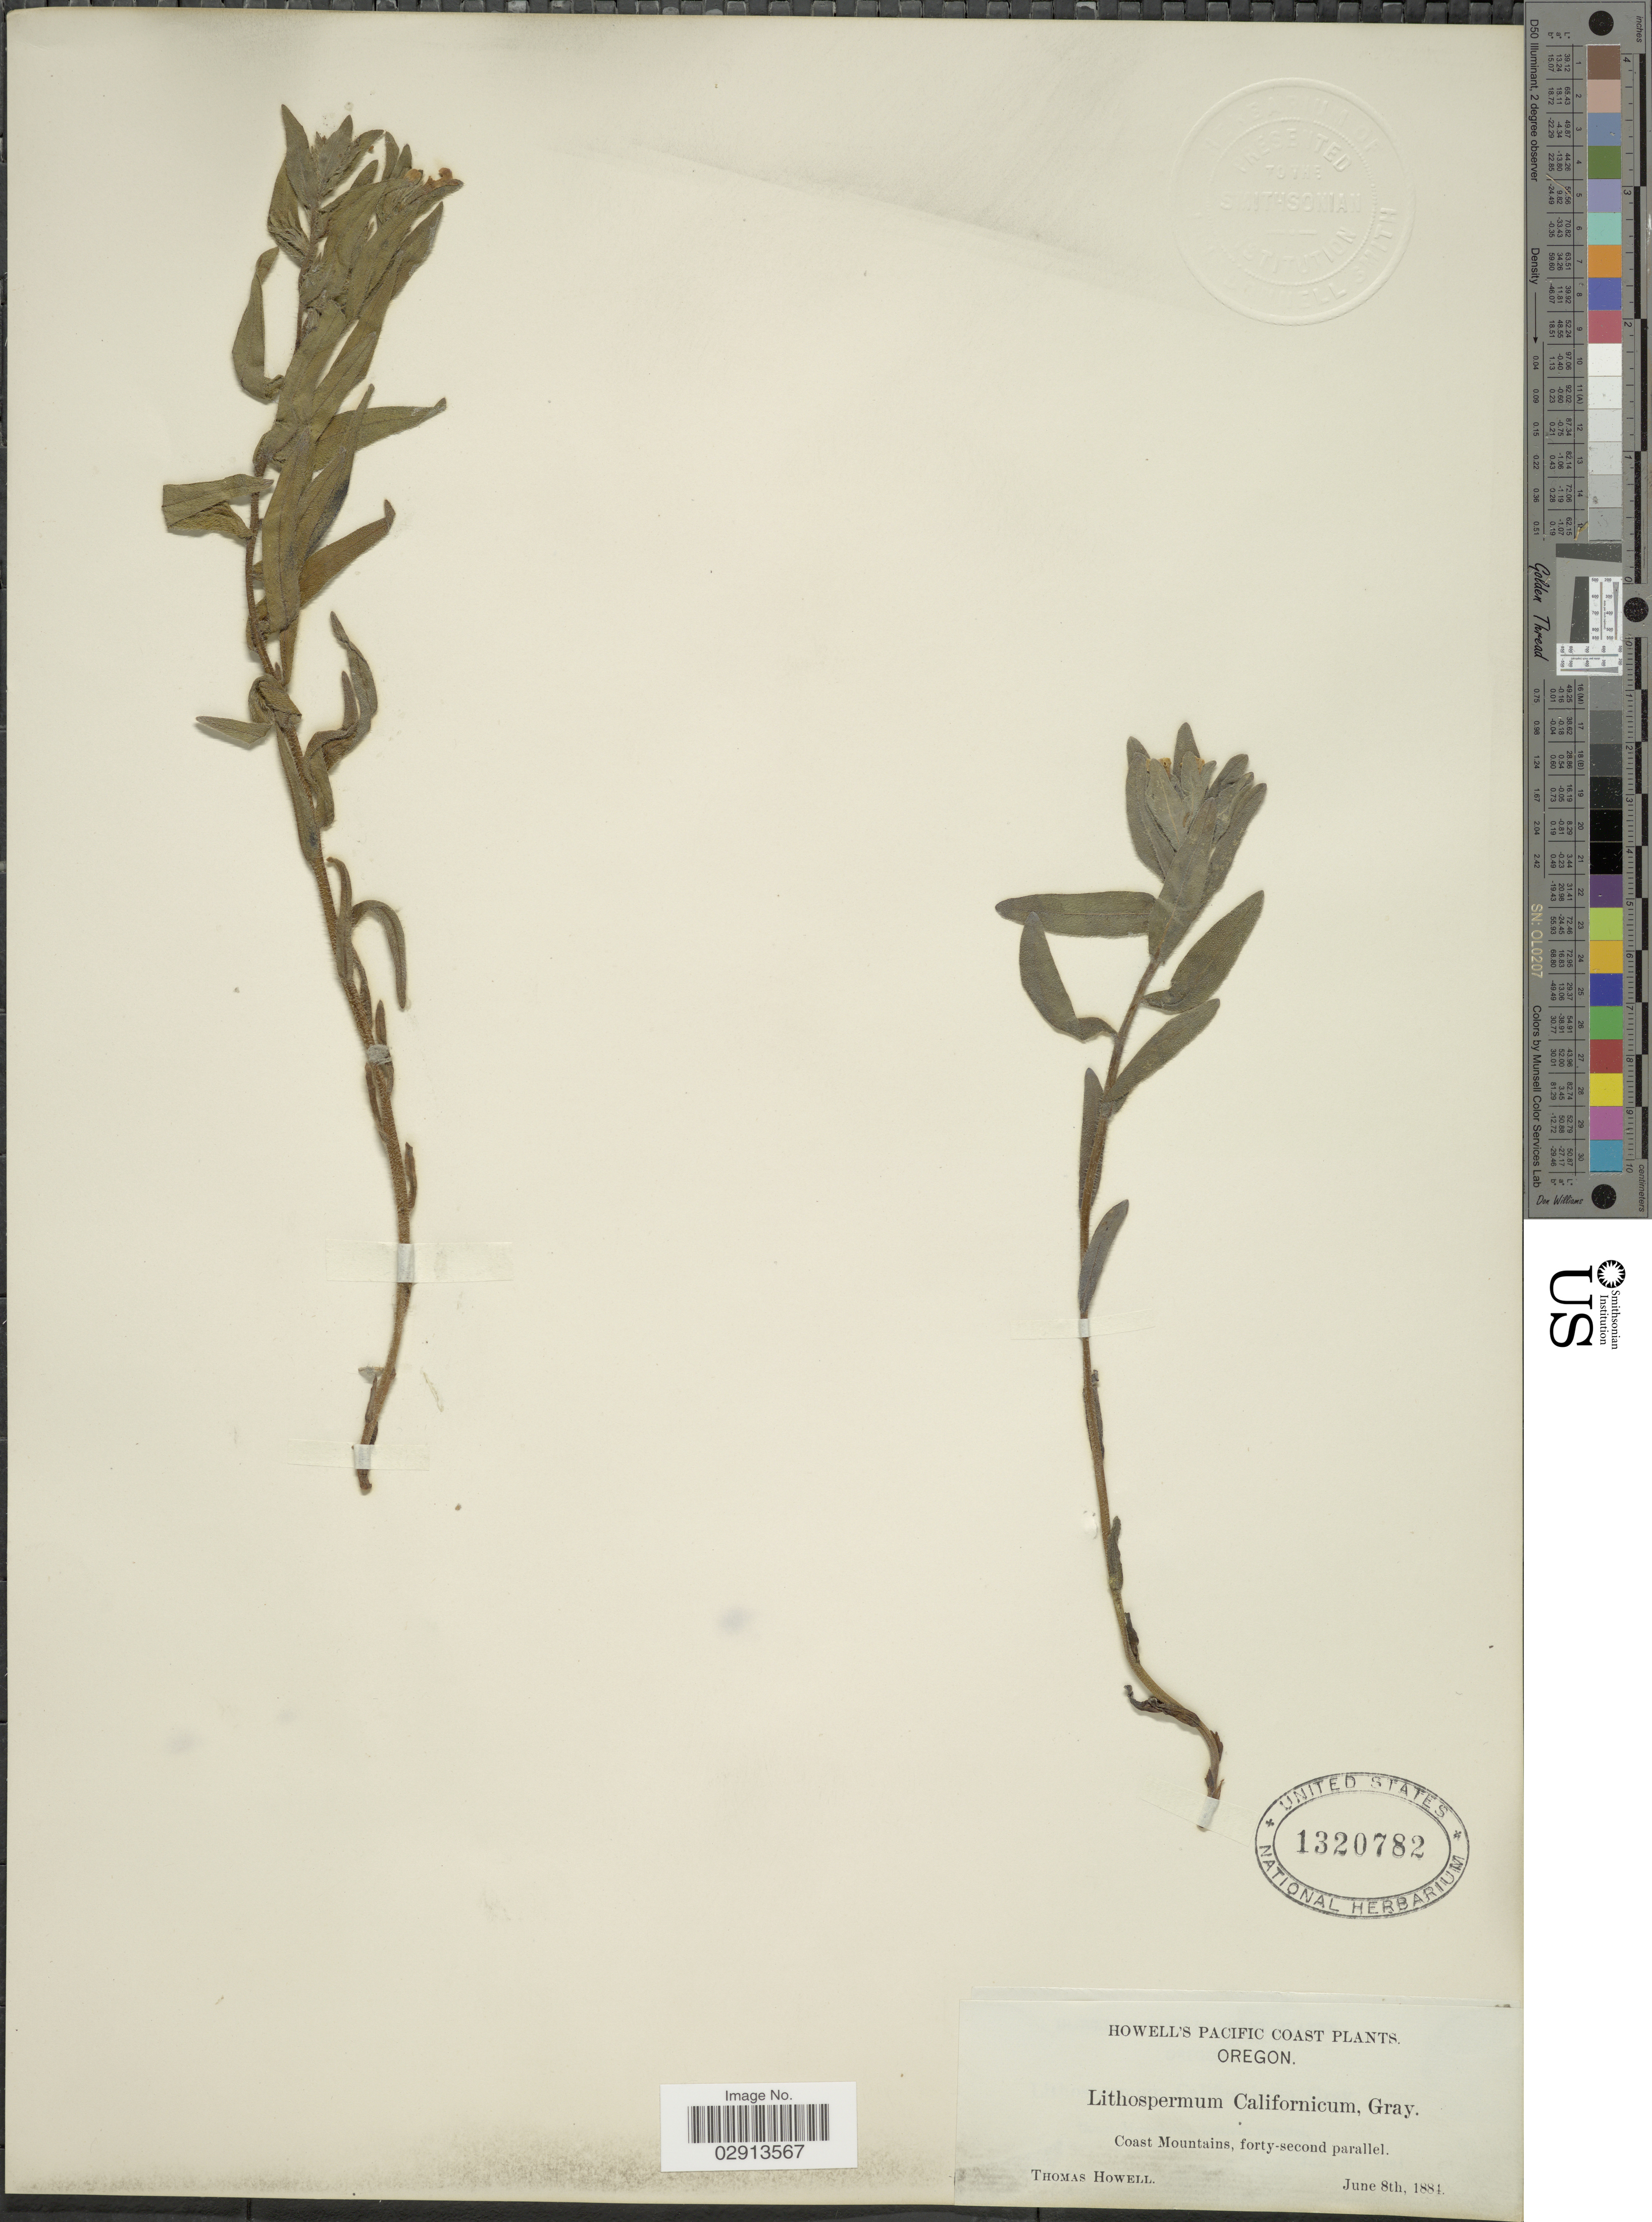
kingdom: Plantae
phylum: Tracheophyta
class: Magnoliopsida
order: Boraginales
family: Boraginaceae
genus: Lithospermum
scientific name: Lithospermum californicum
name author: A. Gray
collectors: T. Howell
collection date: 1884-06-08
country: United States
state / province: Oregon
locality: Pacific Coast. Coast Mountains, forty-second parallel.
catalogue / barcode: US 1320782